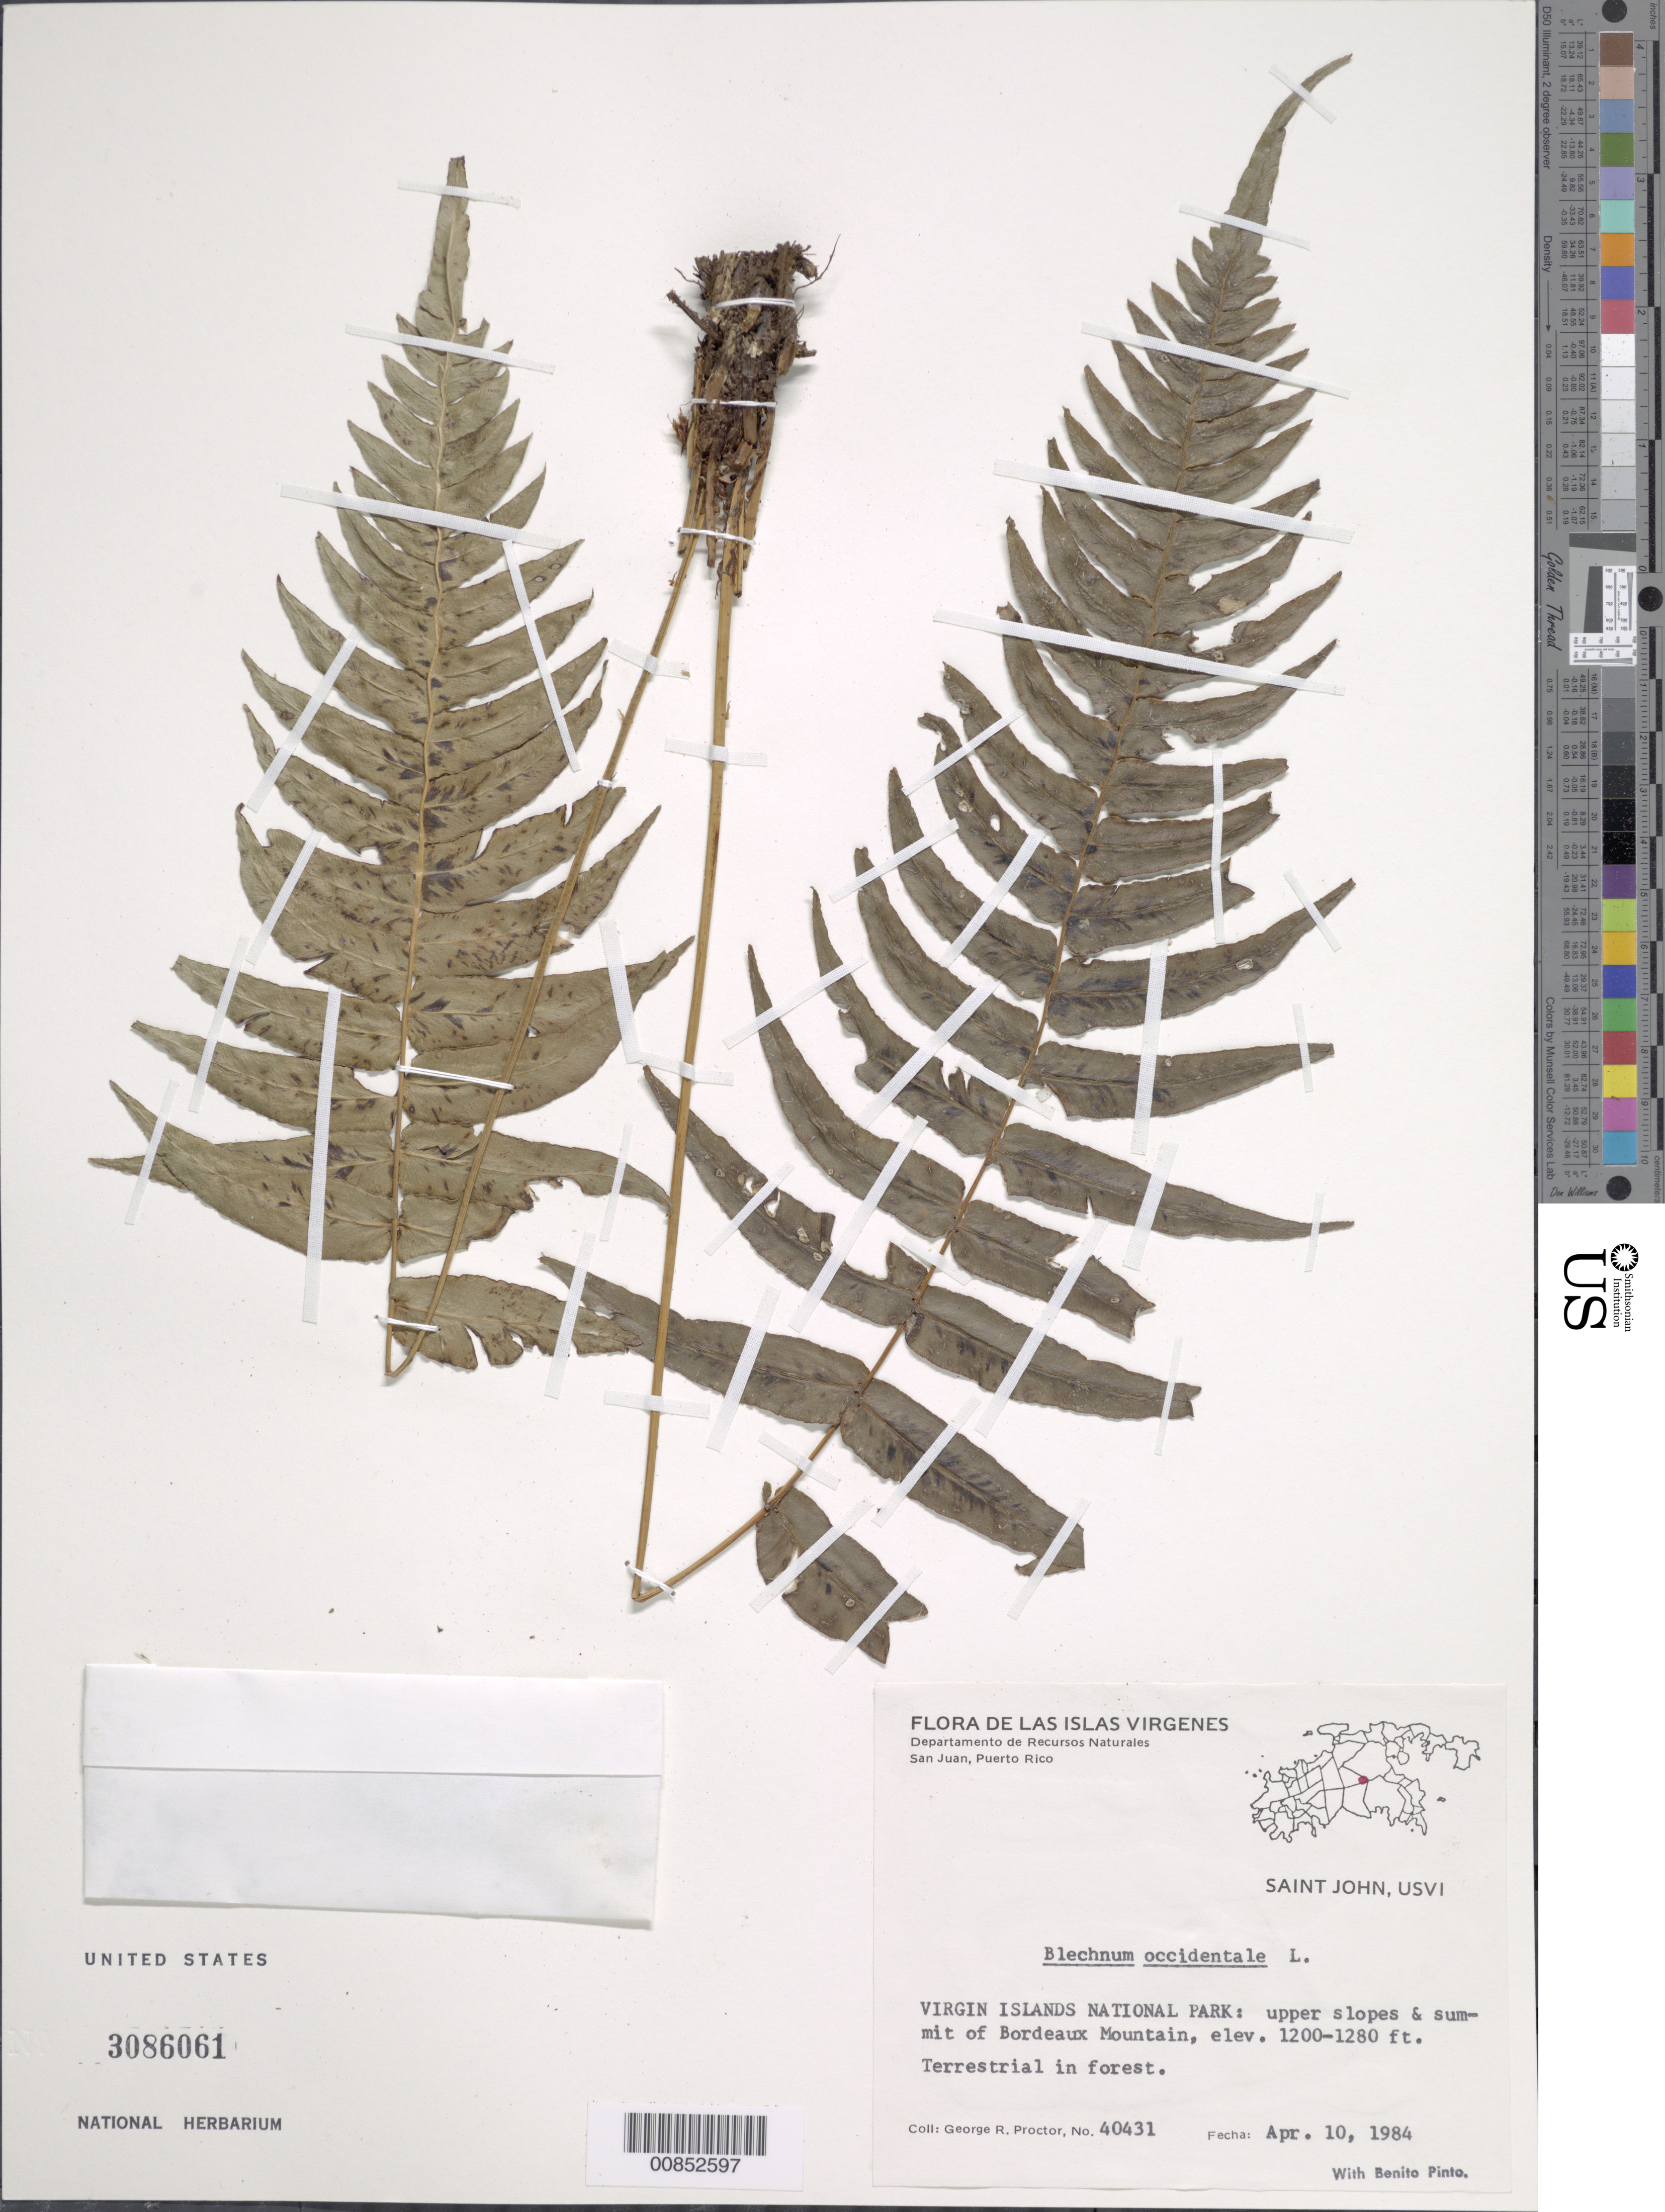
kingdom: Plantae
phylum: Tracheophyta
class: Polypodiopsida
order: Polypodiales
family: Blechnaceae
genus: Blechnum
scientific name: Blechnum occidentale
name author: L.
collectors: G. R. Proctor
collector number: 40431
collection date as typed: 10 Apr 1984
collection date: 1984-04-10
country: U.S. Virgin Islands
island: St. John I.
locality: Virgin Islands National Park, Bordeaux Mountain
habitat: Upper slopes and summit of mountain, in forest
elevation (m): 366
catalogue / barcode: US 3086061